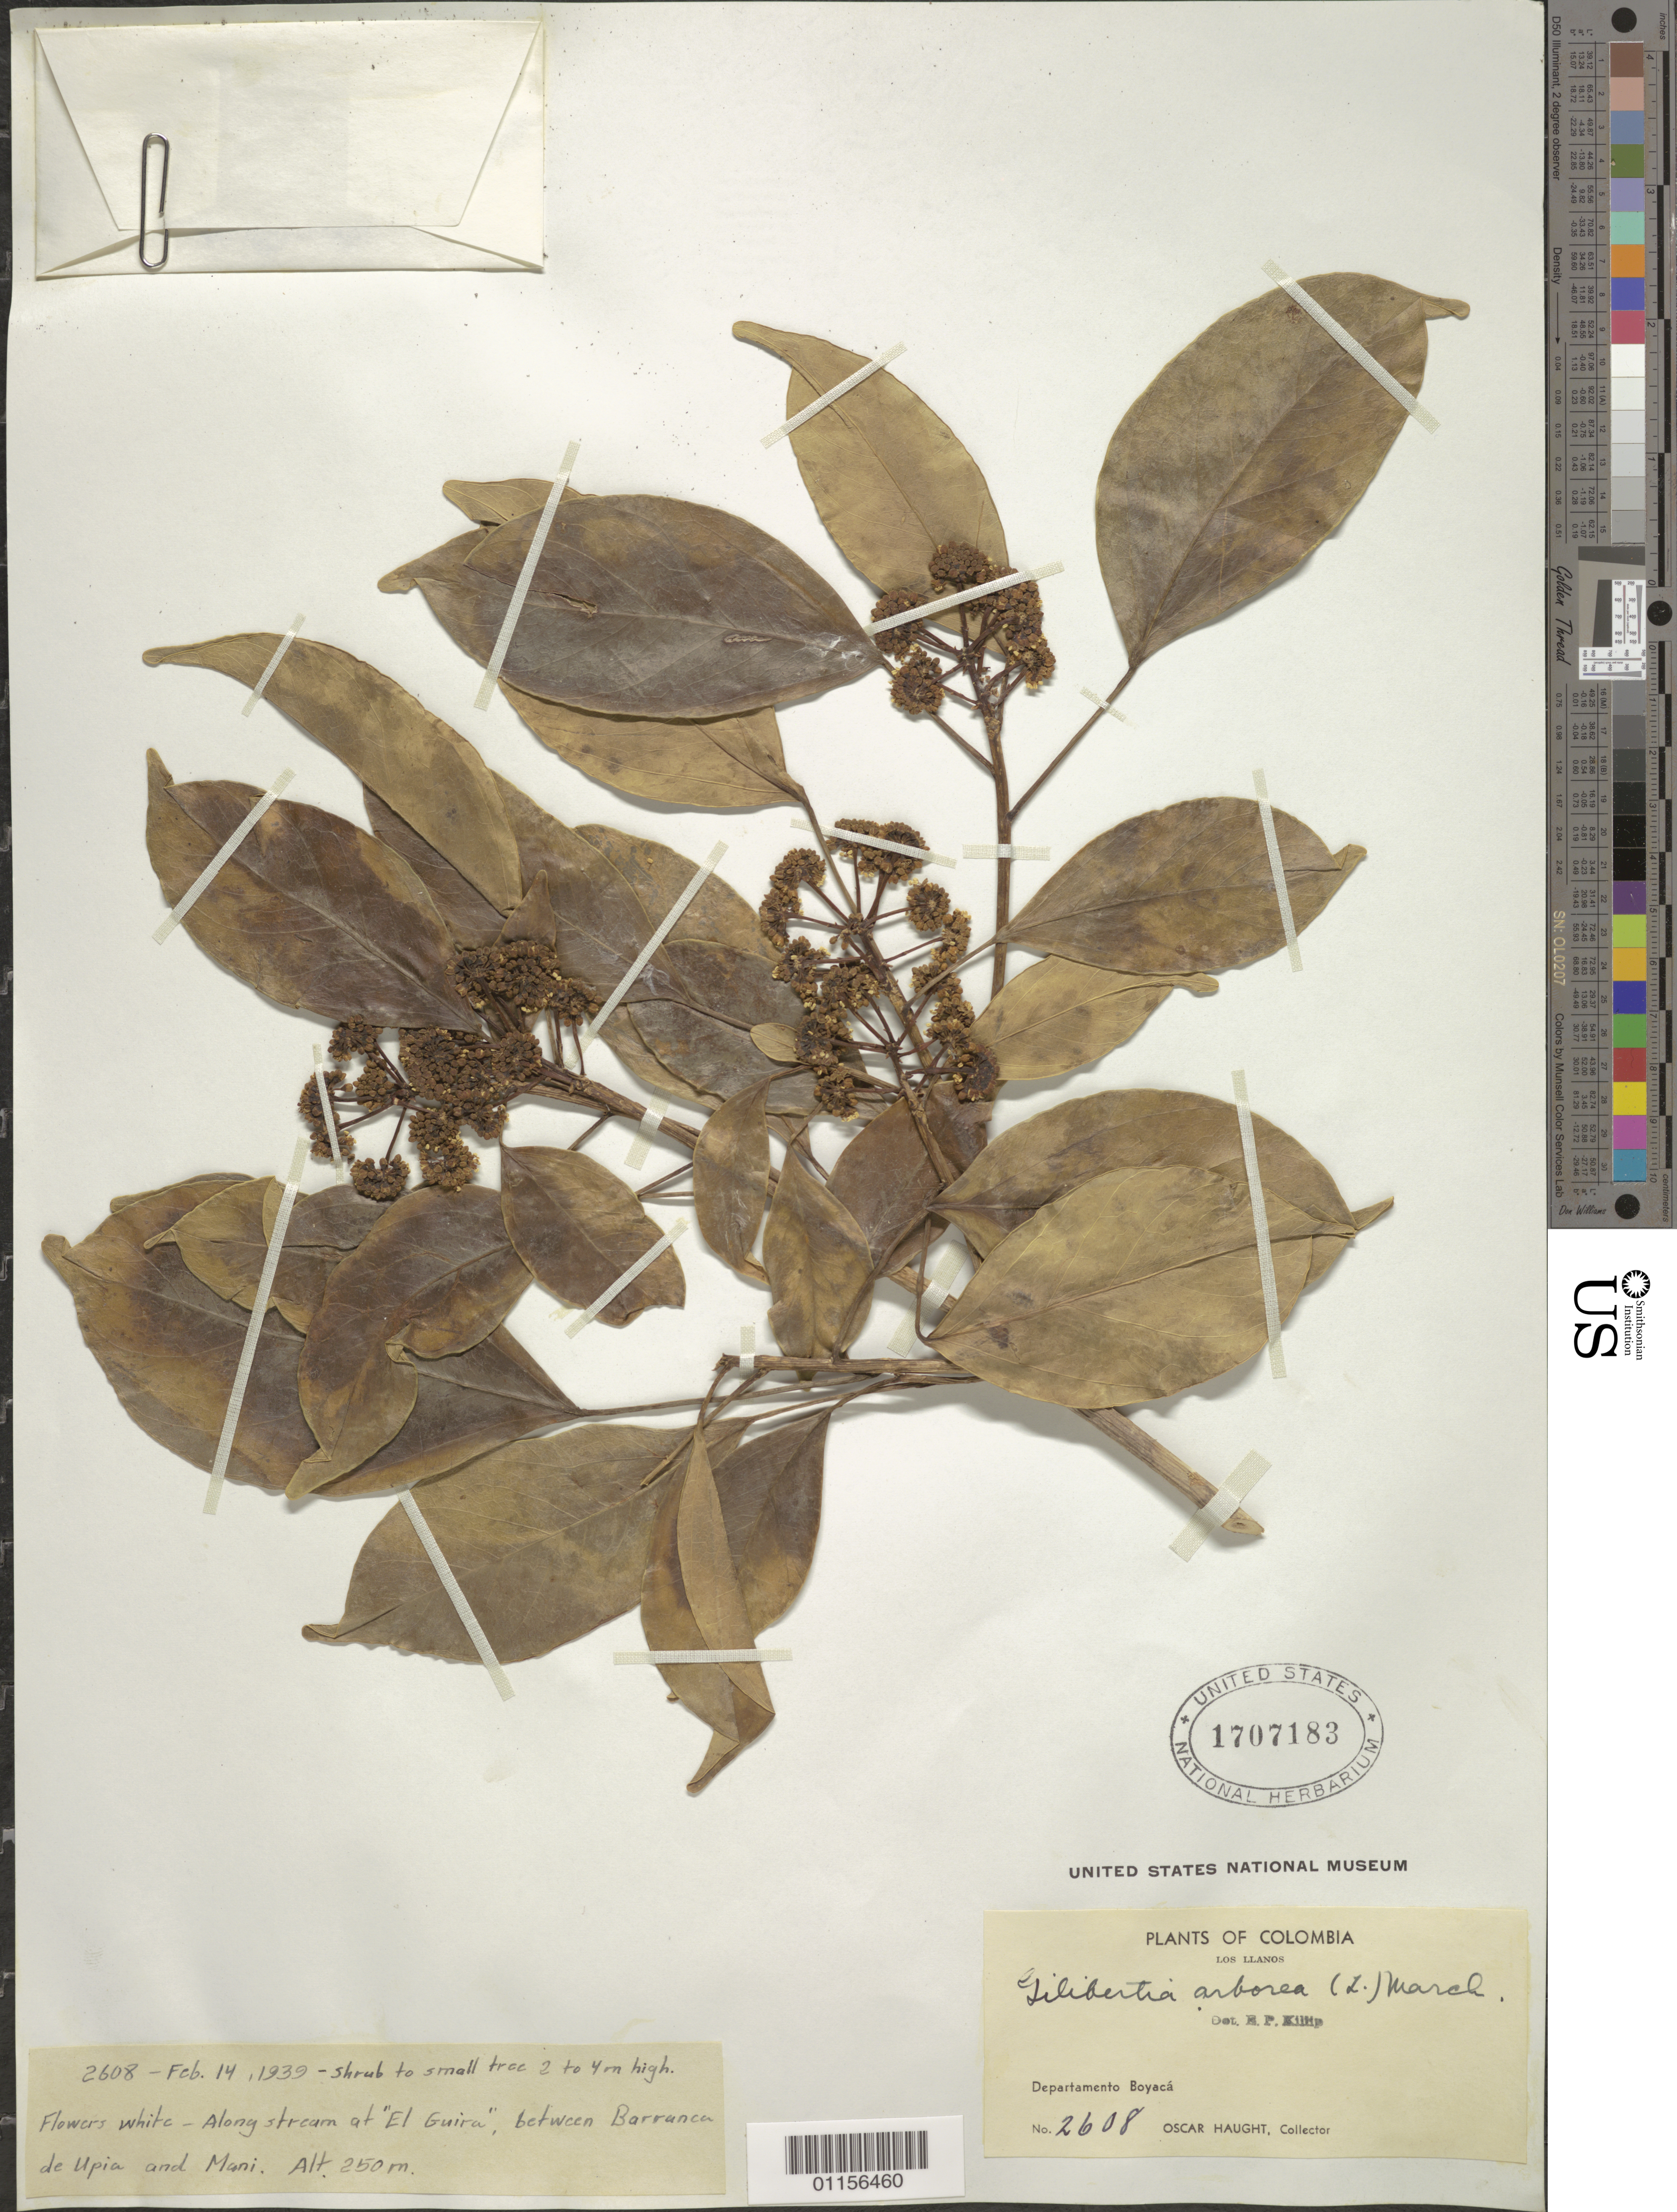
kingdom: Plantae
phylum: Tracheophyta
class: Magnoliopsida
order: Apiales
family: Araliaceae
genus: Dendropanax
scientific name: Dendropanax arboreus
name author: (L.) Decne. & Planch.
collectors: O. L. Haught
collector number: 2608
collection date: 1939-02-14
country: Colombia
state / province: Boyacá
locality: Los Llanos. Between Barranca de Upia and Mani.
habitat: Shrub to small tree.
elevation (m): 250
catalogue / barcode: US 1707183